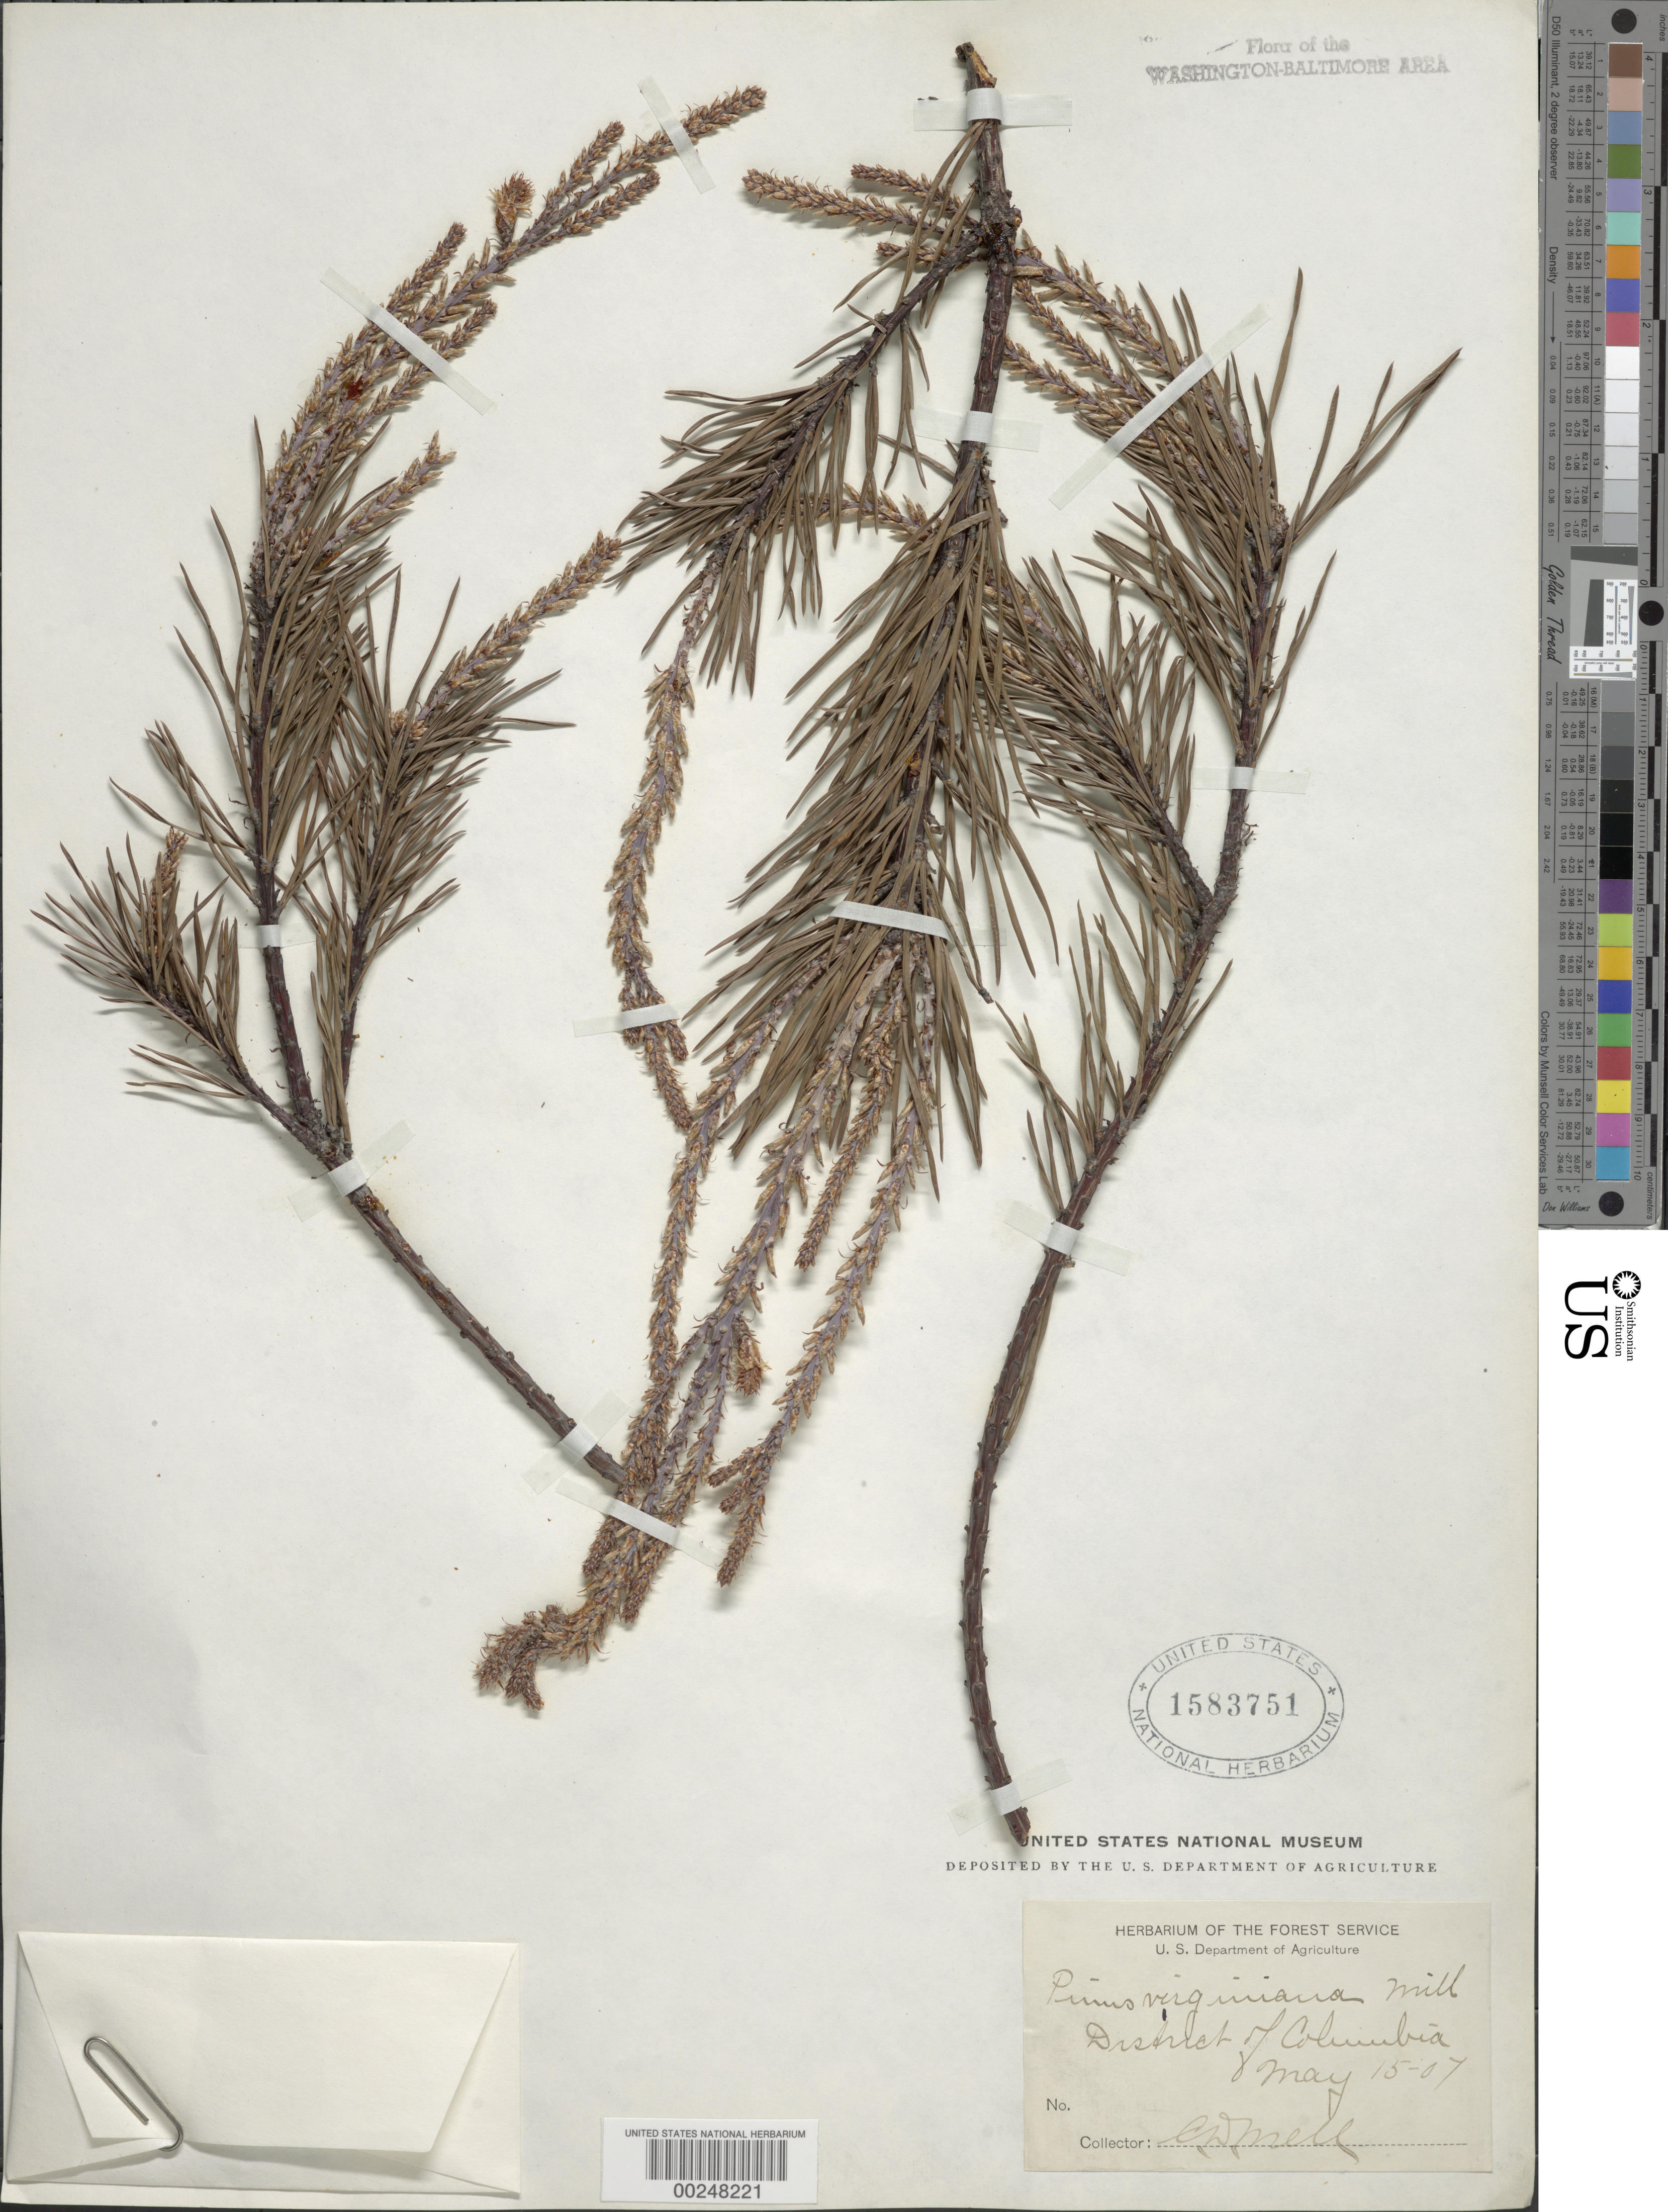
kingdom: Plantae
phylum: Tracheophyta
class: Pinopsida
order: Pinales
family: Pinaceae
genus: Pinus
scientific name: Pinus virginiana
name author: Mill.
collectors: C. Mell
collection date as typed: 15 May 1907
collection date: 1907-05-15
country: United States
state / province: District of Columbia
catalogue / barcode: US 1583751